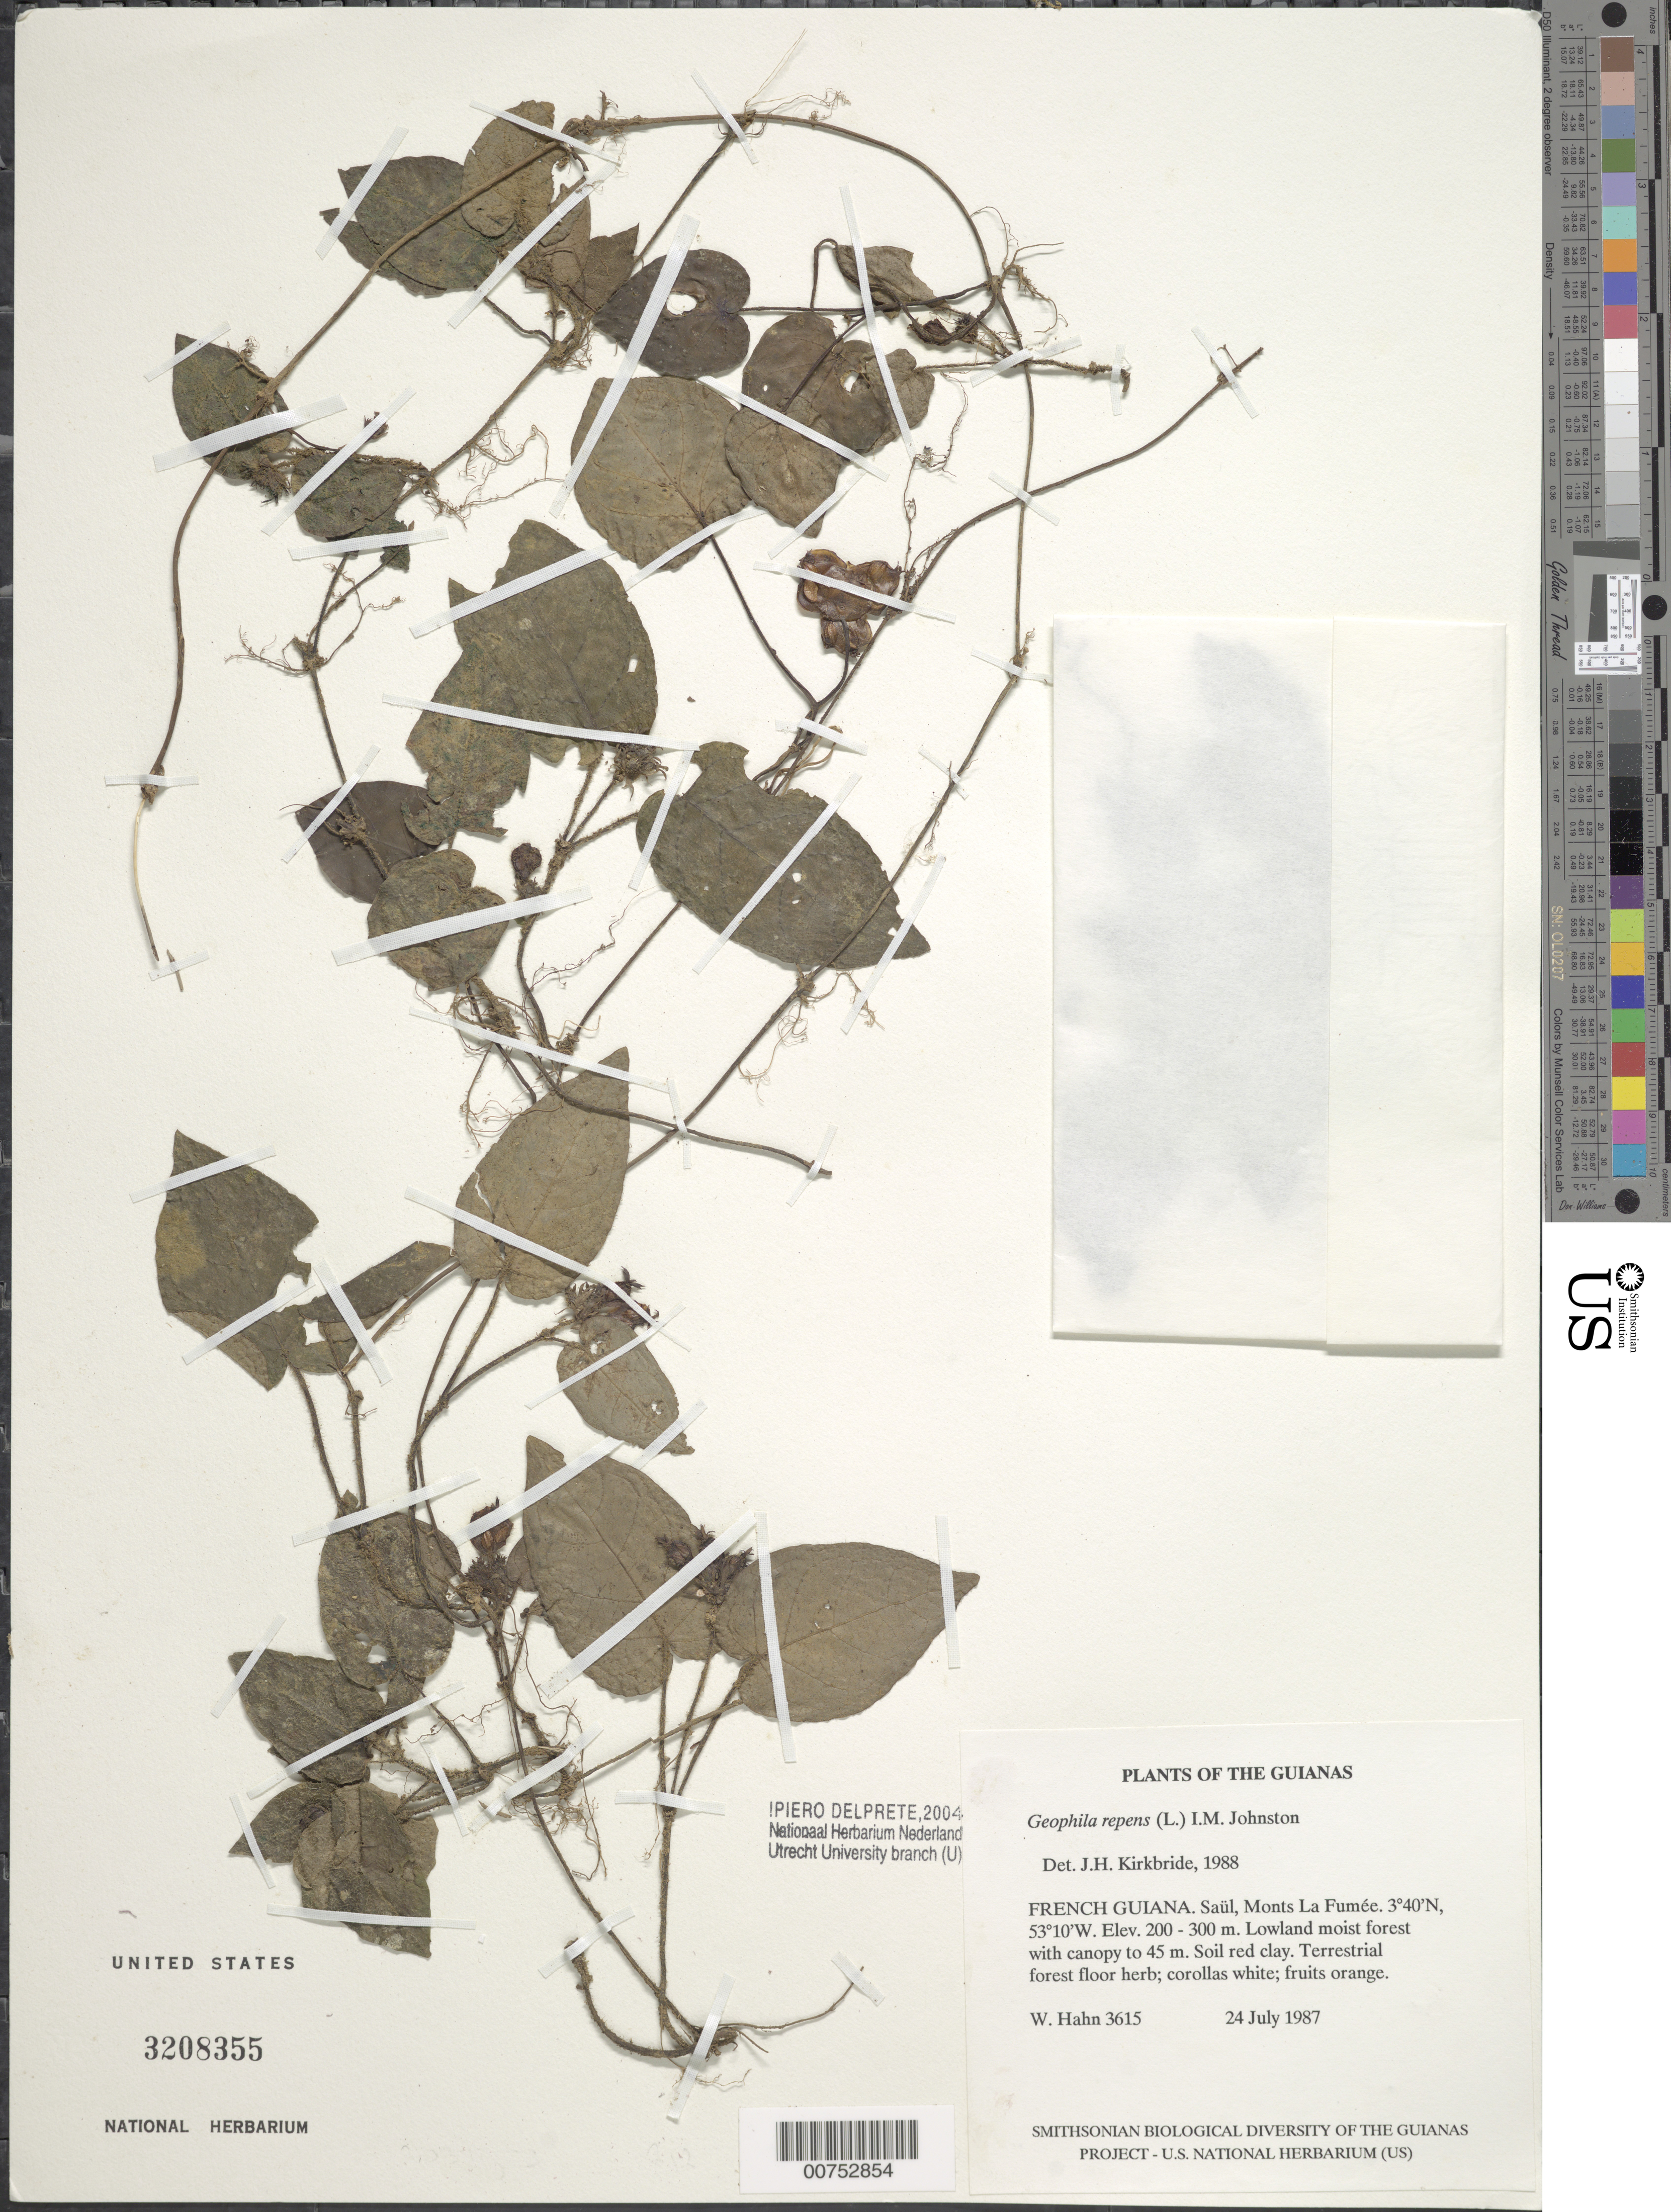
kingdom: Plantae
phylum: Tracheophyta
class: Magnoliopsida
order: Gentianales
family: Rubiaceae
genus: Geophila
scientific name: Geophila repens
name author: (L.) I.M. Johnst.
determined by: Kirkbride, J. H.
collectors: W. Hahn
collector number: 3615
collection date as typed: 24 July 1987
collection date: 1987-07-24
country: French Guiana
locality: Saül, Monts La Fumée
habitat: Lowland moist forest with canopy to 45 m. Soil red clay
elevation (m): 200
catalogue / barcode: US 3208355